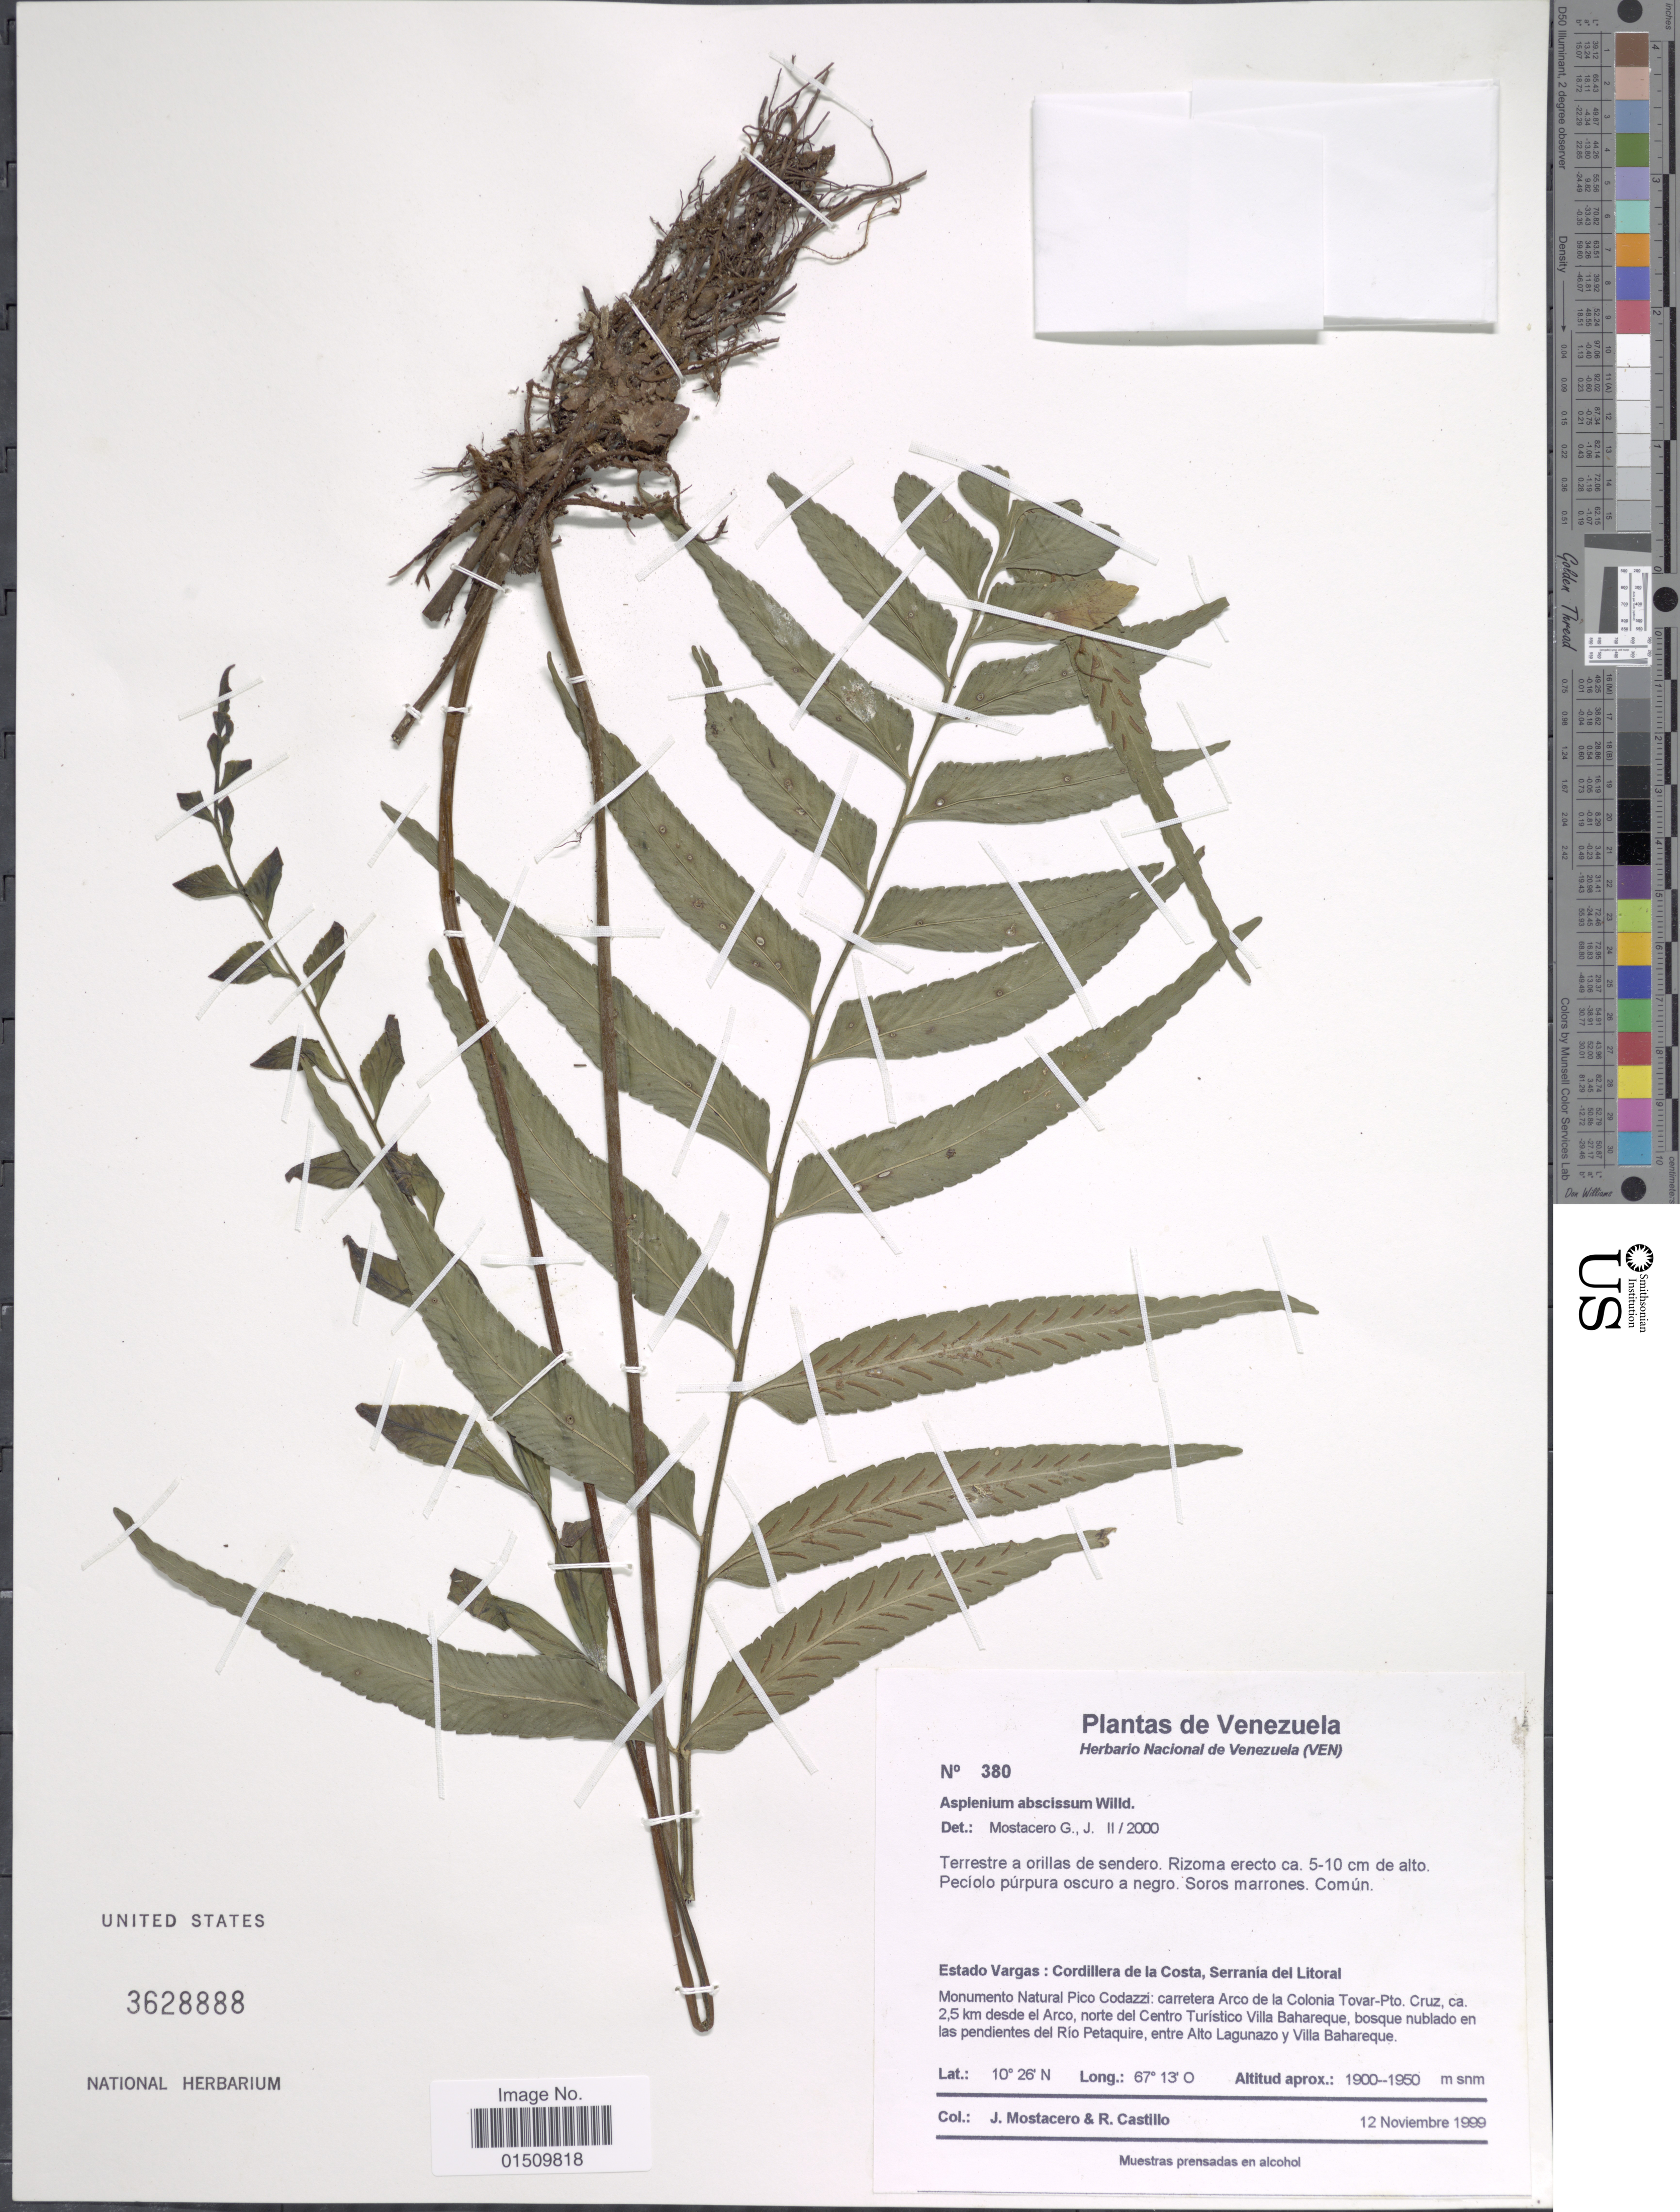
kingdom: Plantae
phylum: Tracheophyta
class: Polypodiopsida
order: Polypodiales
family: Aspleniaceae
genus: Asplenium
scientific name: Asplenium abscissum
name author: Willd.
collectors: J. Mostacero & R. Castillo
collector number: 380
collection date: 1999-11-12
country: Venezuela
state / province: Vargas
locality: Venezuela, Estado Vargas: Cordillera de la Costa, Serrania del Litoral, Monumento Natural Pico Codazzi: carrtera Arco de la Colonia Tovar-Pto. Cruz, ca. 2.5 km desde el Arco. norte del Centro Turistico Villa Bahareque, bosque nublado en las pendientes del Rio Petaquire, entre Alto Lagunazo y Villa Bahareque.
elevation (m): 1900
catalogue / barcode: US 3628888